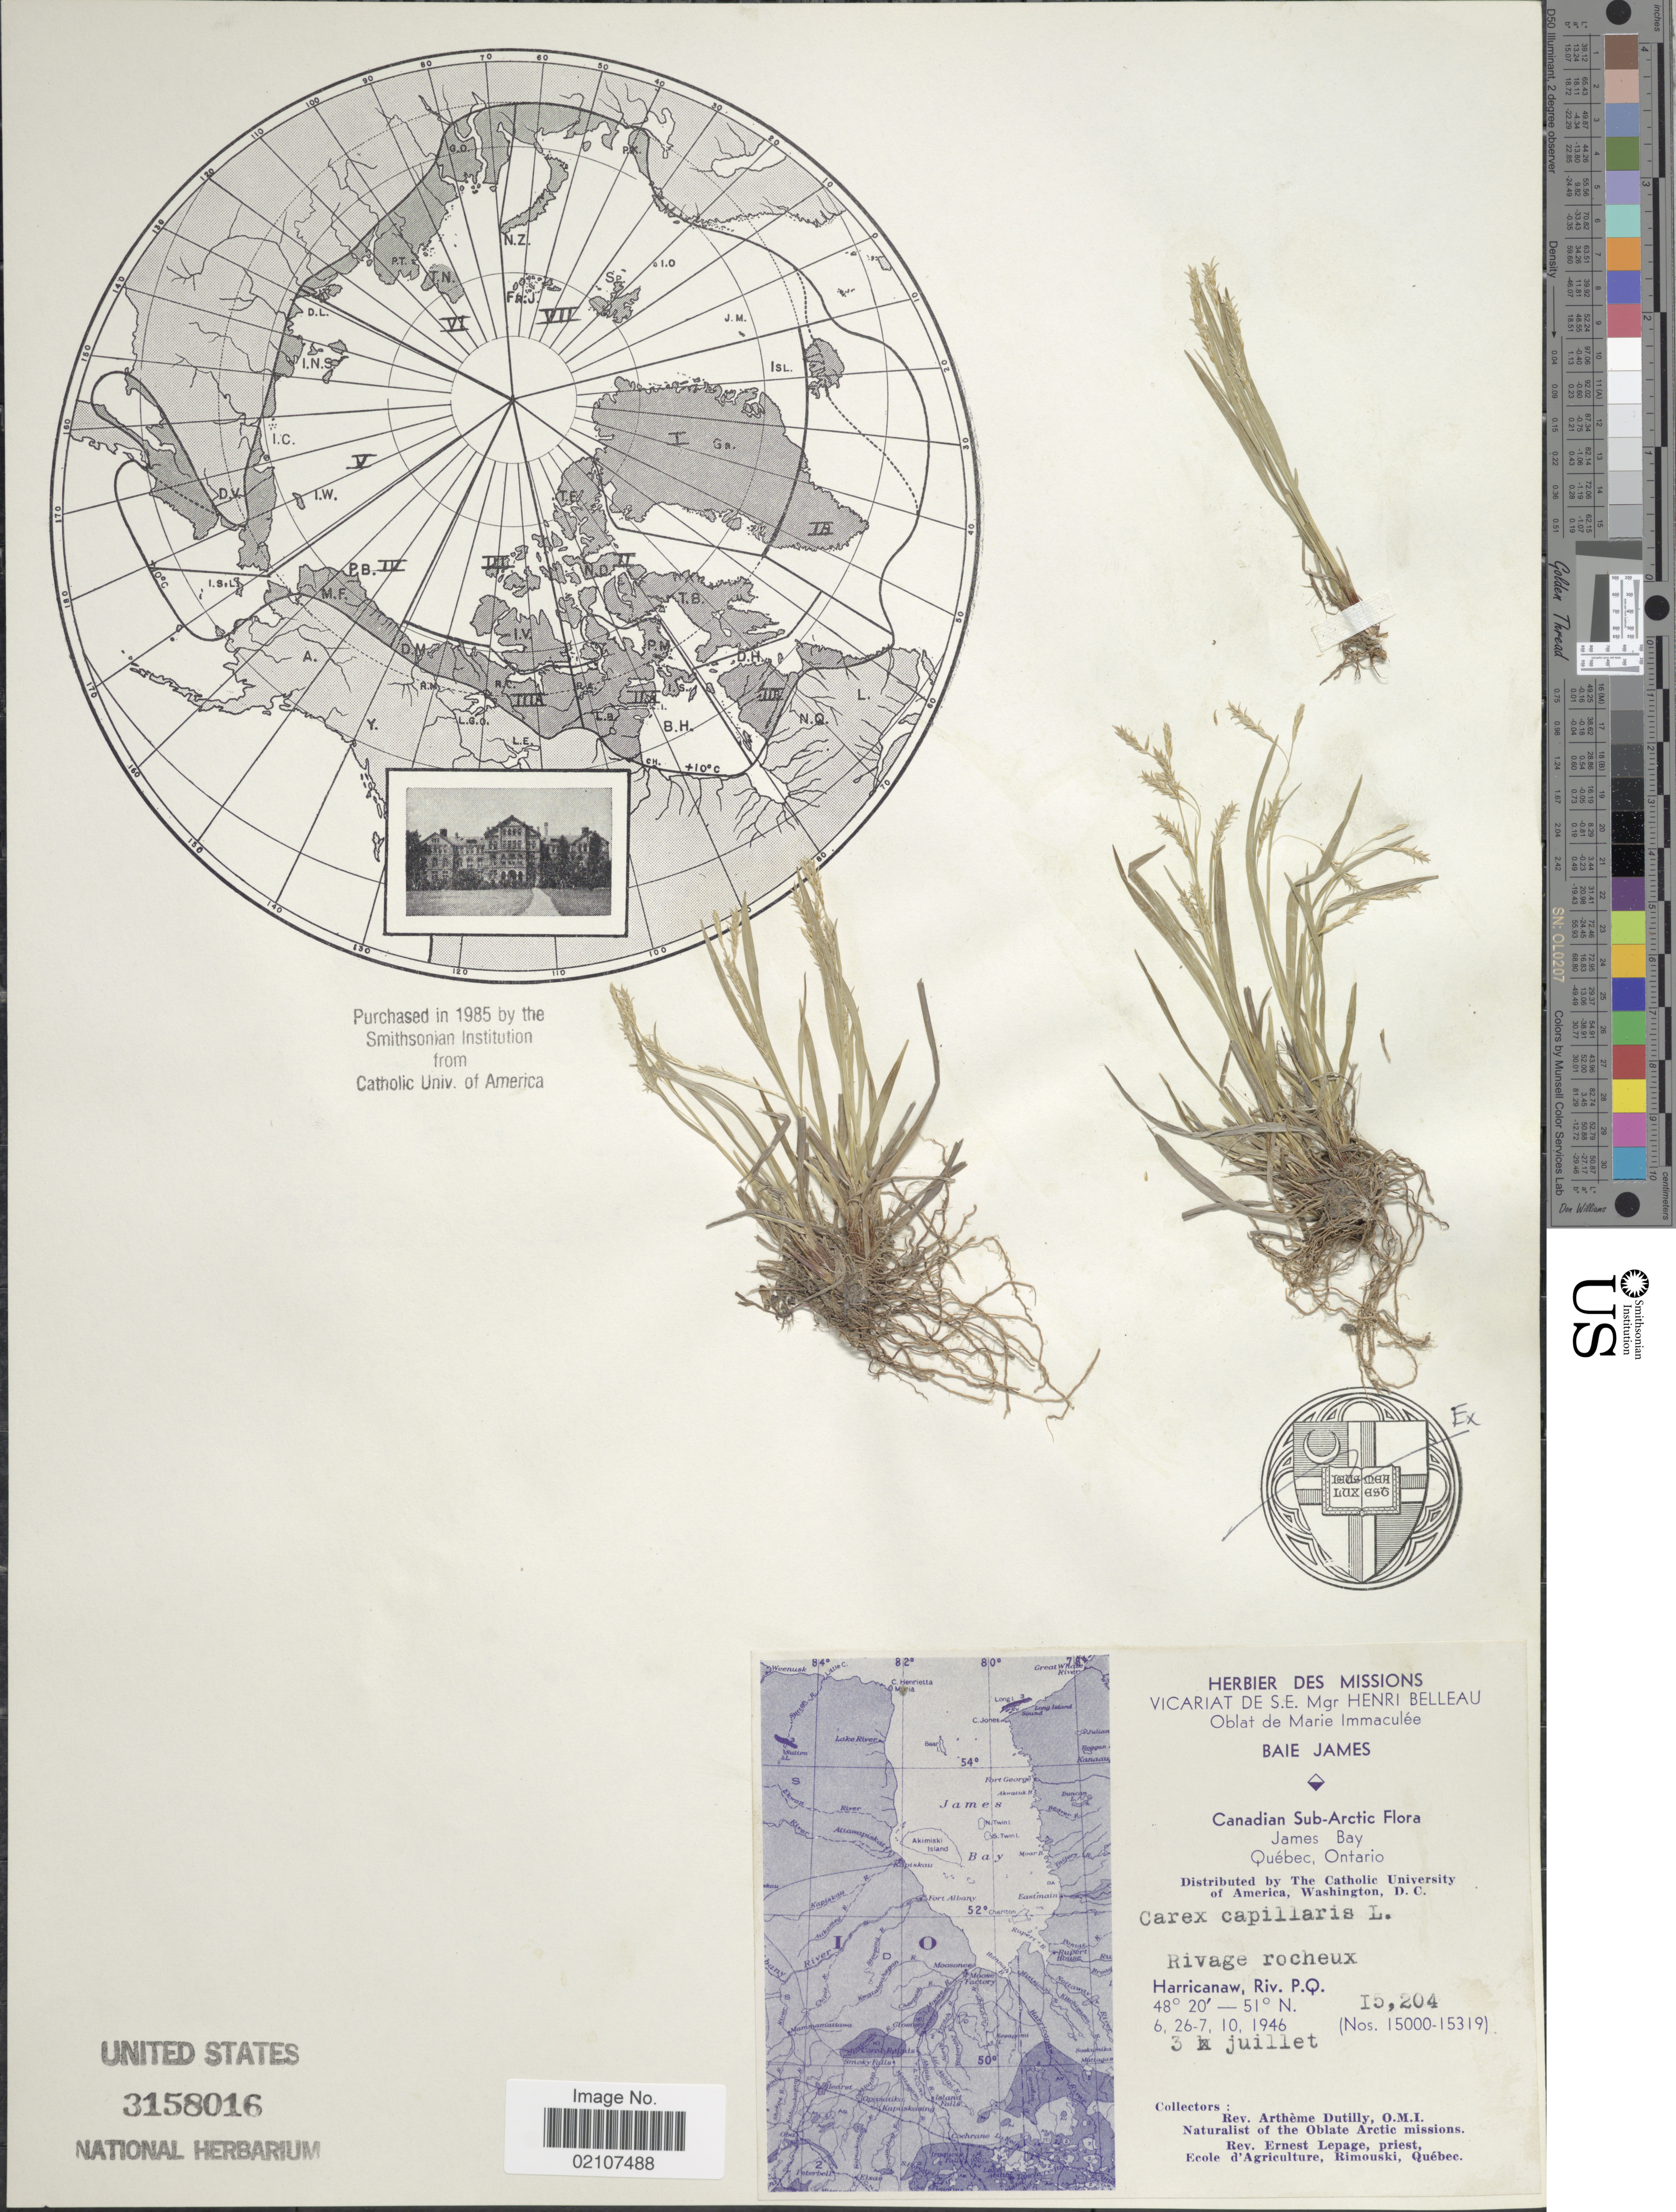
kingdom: Plantae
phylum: Tracheophyta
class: Liliopsida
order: Poales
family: Cyperaceae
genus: Carex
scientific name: Carex capillaris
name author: L.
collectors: A. Dutilly & E. Lepage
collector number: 15204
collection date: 1946-07-03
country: Canada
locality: Canadian Sub-Arctic, James Bay, Rivage rocheux, Harricanaw, Riv. P.Q.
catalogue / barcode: US 3158016